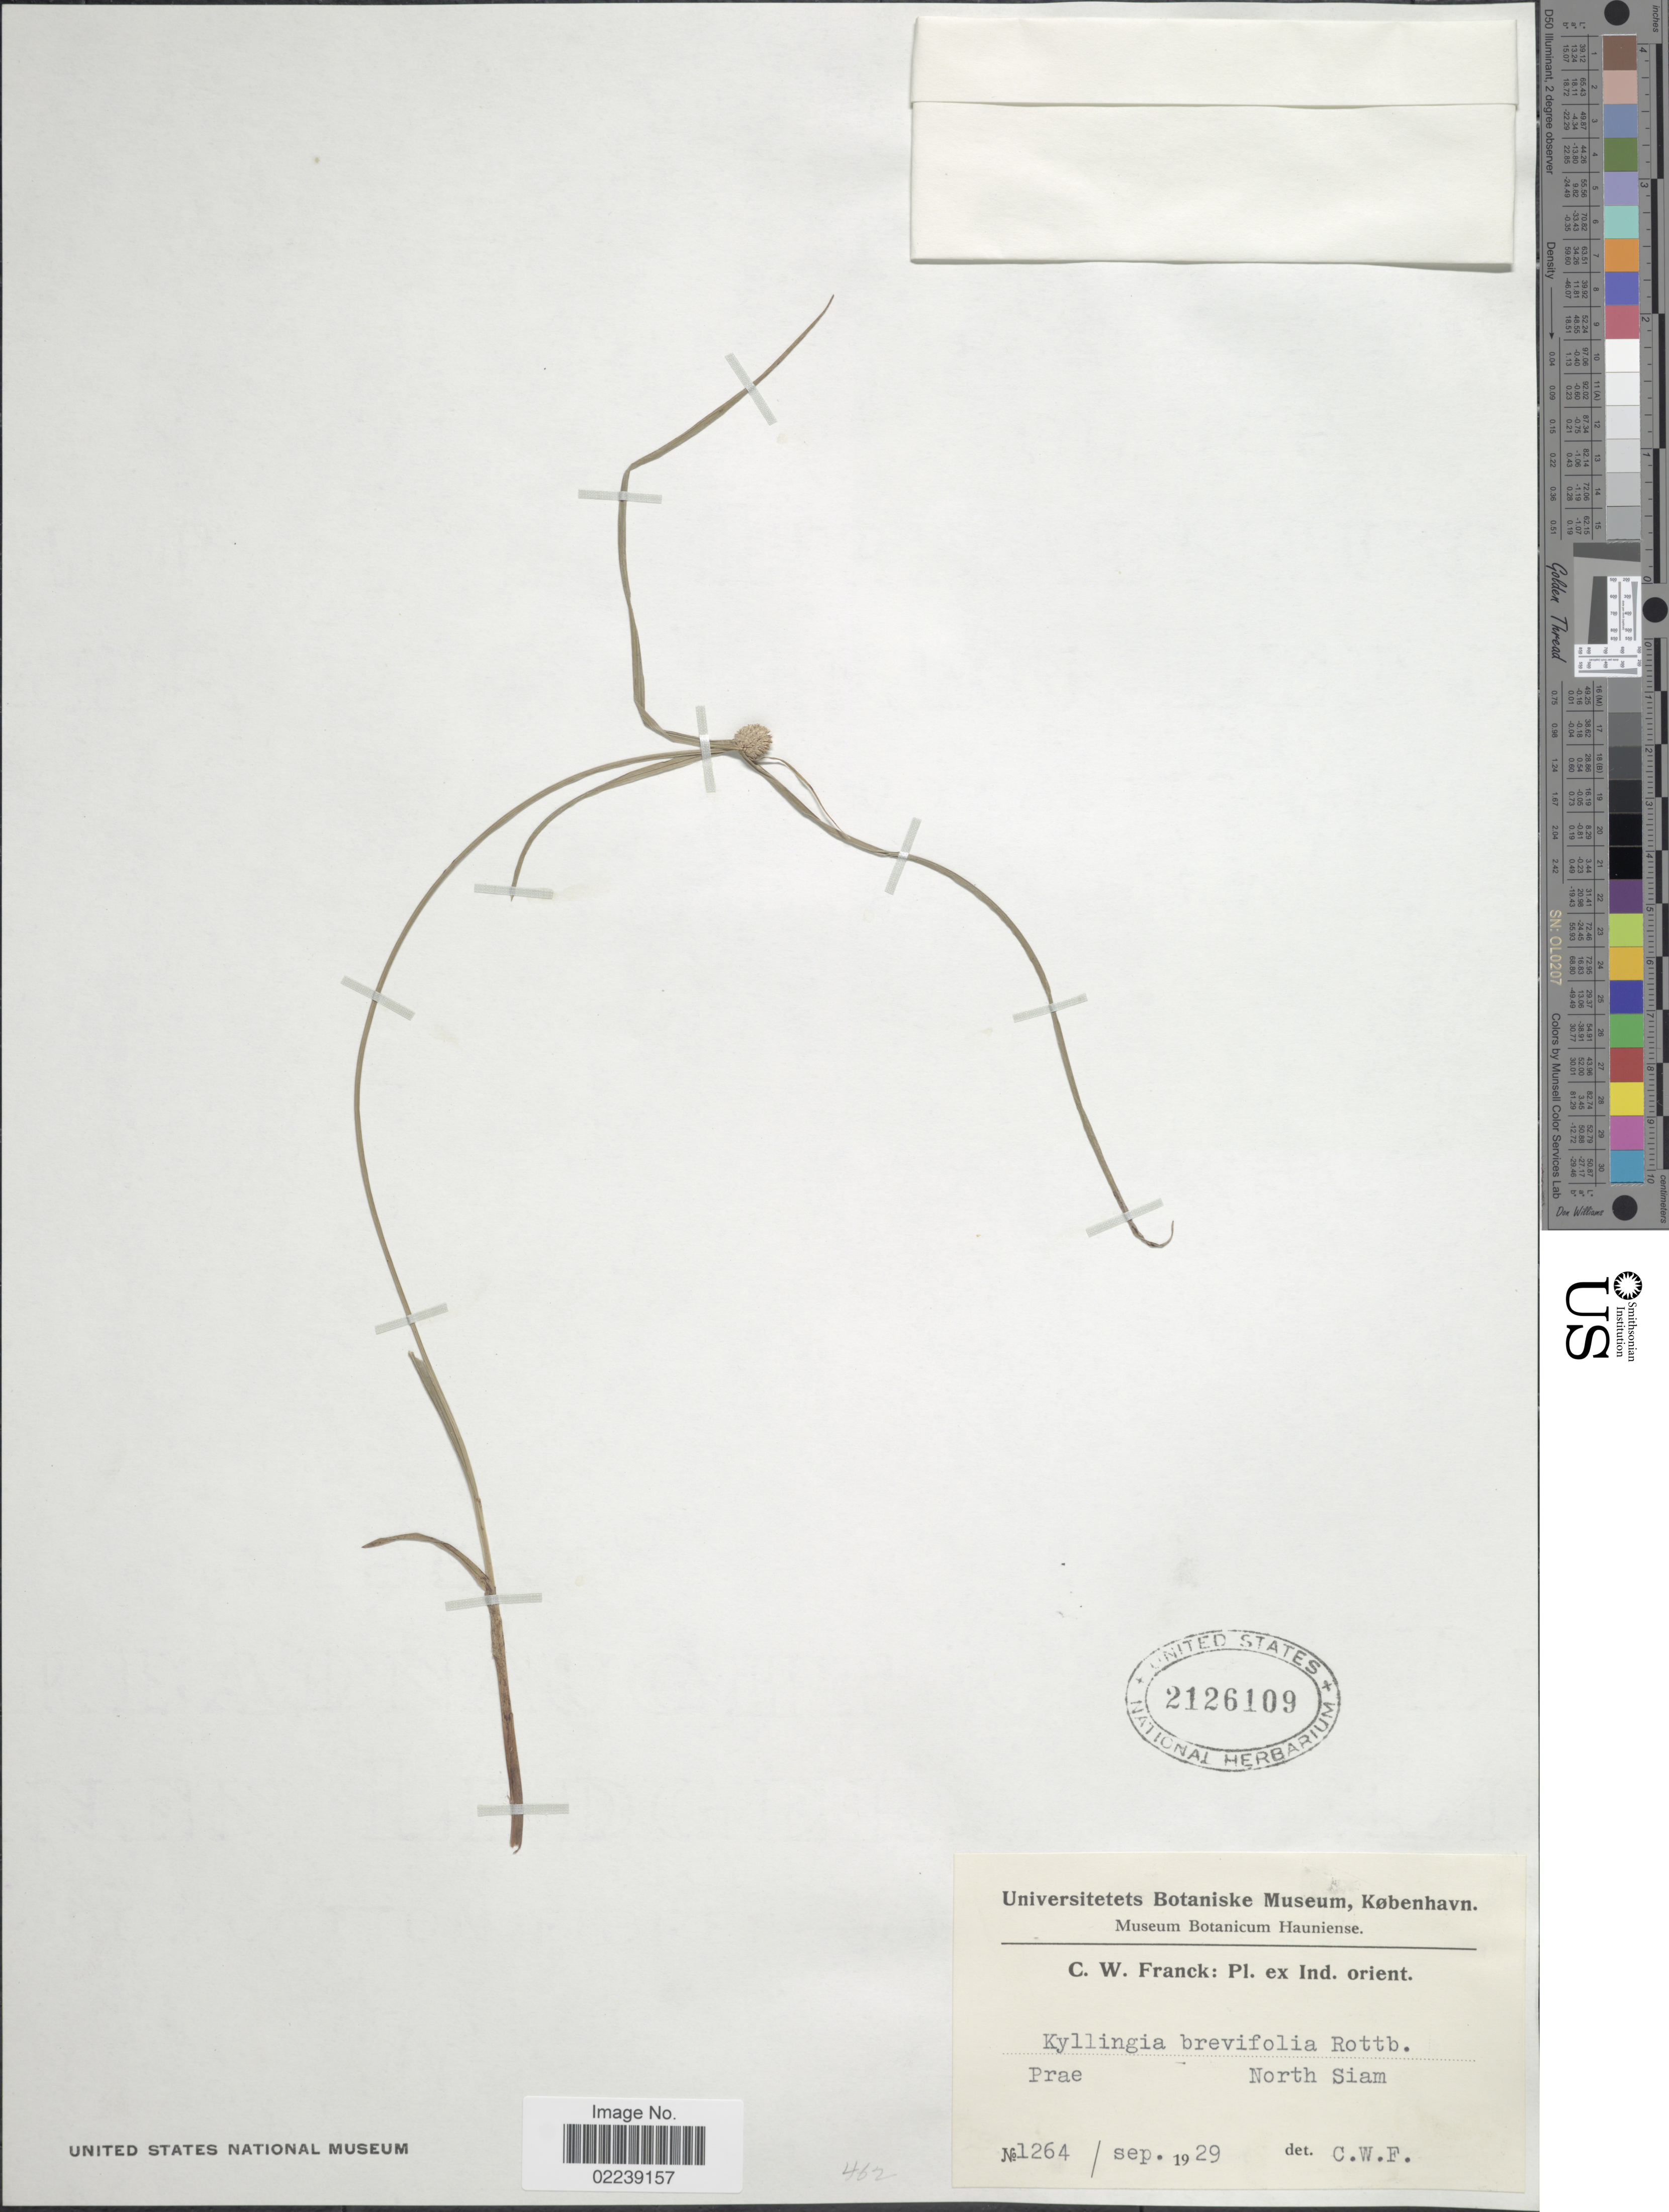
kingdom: Plantae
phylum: Tracheophyta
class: Liliopsida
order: Poales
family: Cyperaceae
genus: Cyperus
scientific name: Cyperus mindorensis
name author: (Steud.) Huygh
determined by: Strong, M. T., (US), Smithsonian Institution - National Museum of Natural History (UNITED STATES)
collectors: C. Franck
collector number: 1264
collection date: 1929-09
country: Thailand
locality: North Siam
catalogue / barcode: US 2126109